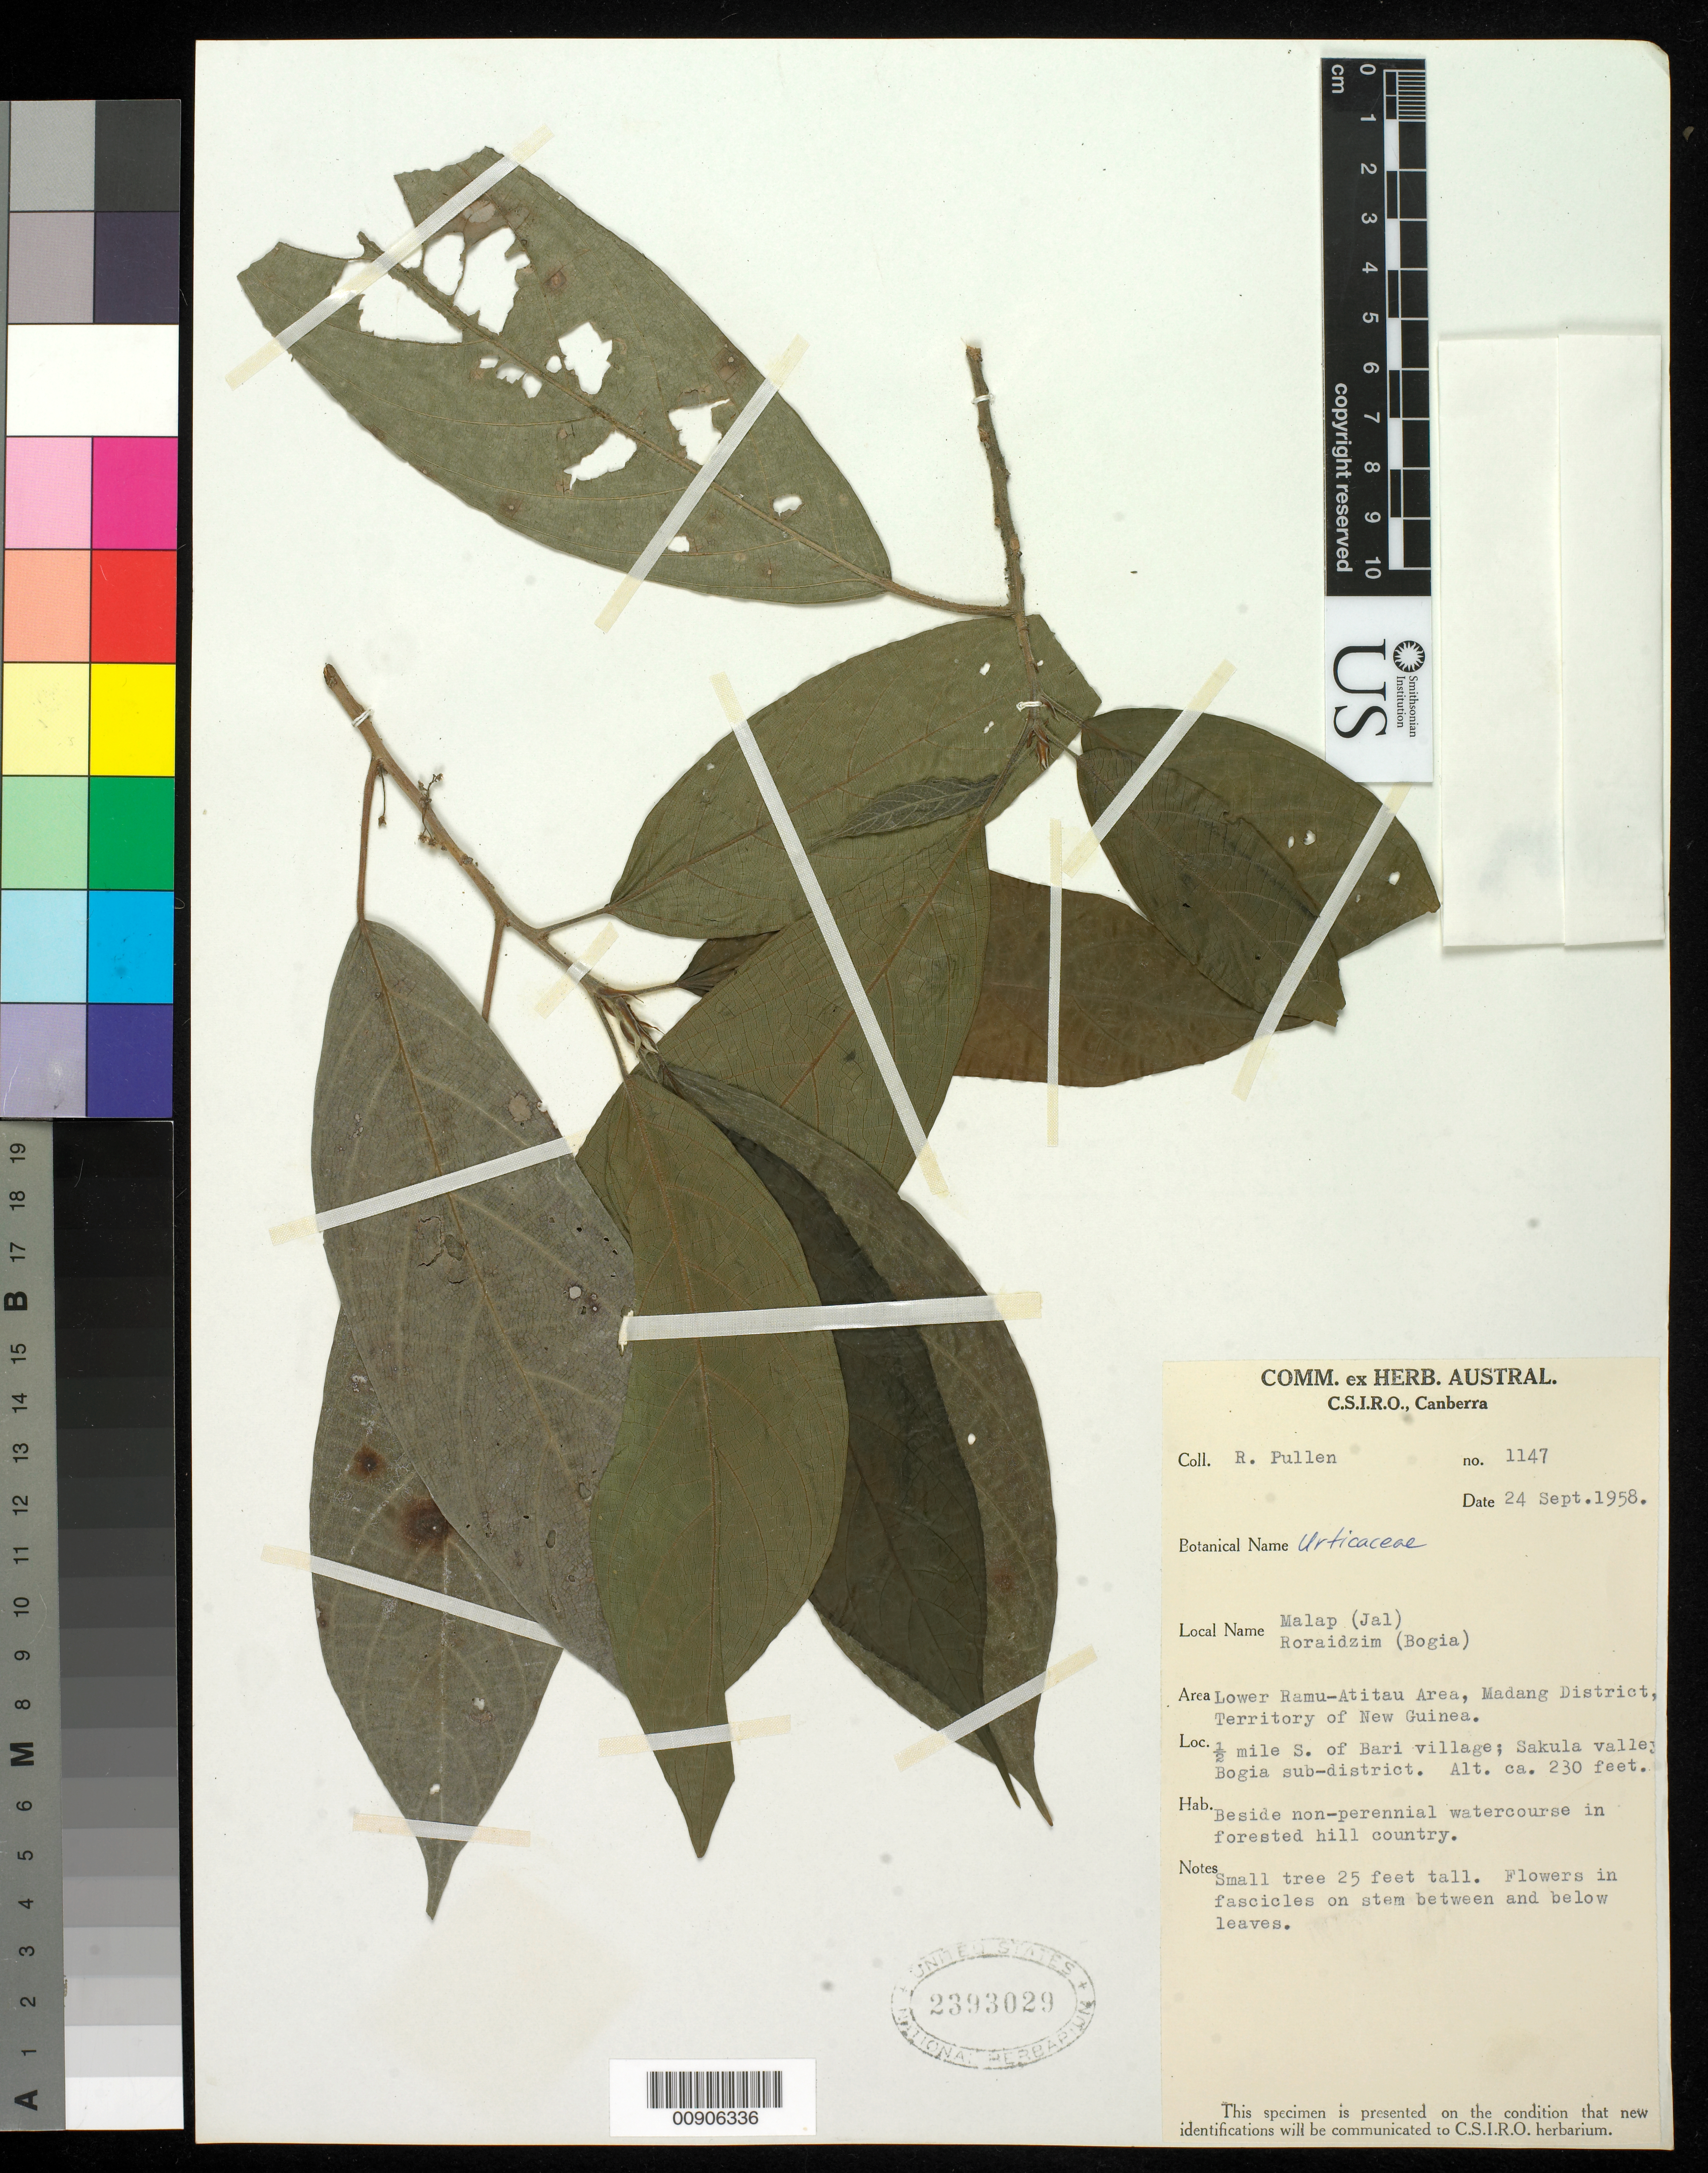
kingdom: Plantae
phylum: Tracheophyta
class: Magnoliopsida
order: Rosales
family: Urticaceae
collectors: R. Pullen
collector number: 1147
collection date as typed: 24 Sep 1958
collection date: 1958-09-24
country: Papua New Guinea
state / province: Madang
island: New Guinea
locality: Lower Ramu-Atitau Area, Madang District, Terr. Of New Guinea; 1/2 mi S of Bari village; Sakula valley Bogia sub-district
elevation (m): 70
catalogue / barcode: US 2393029